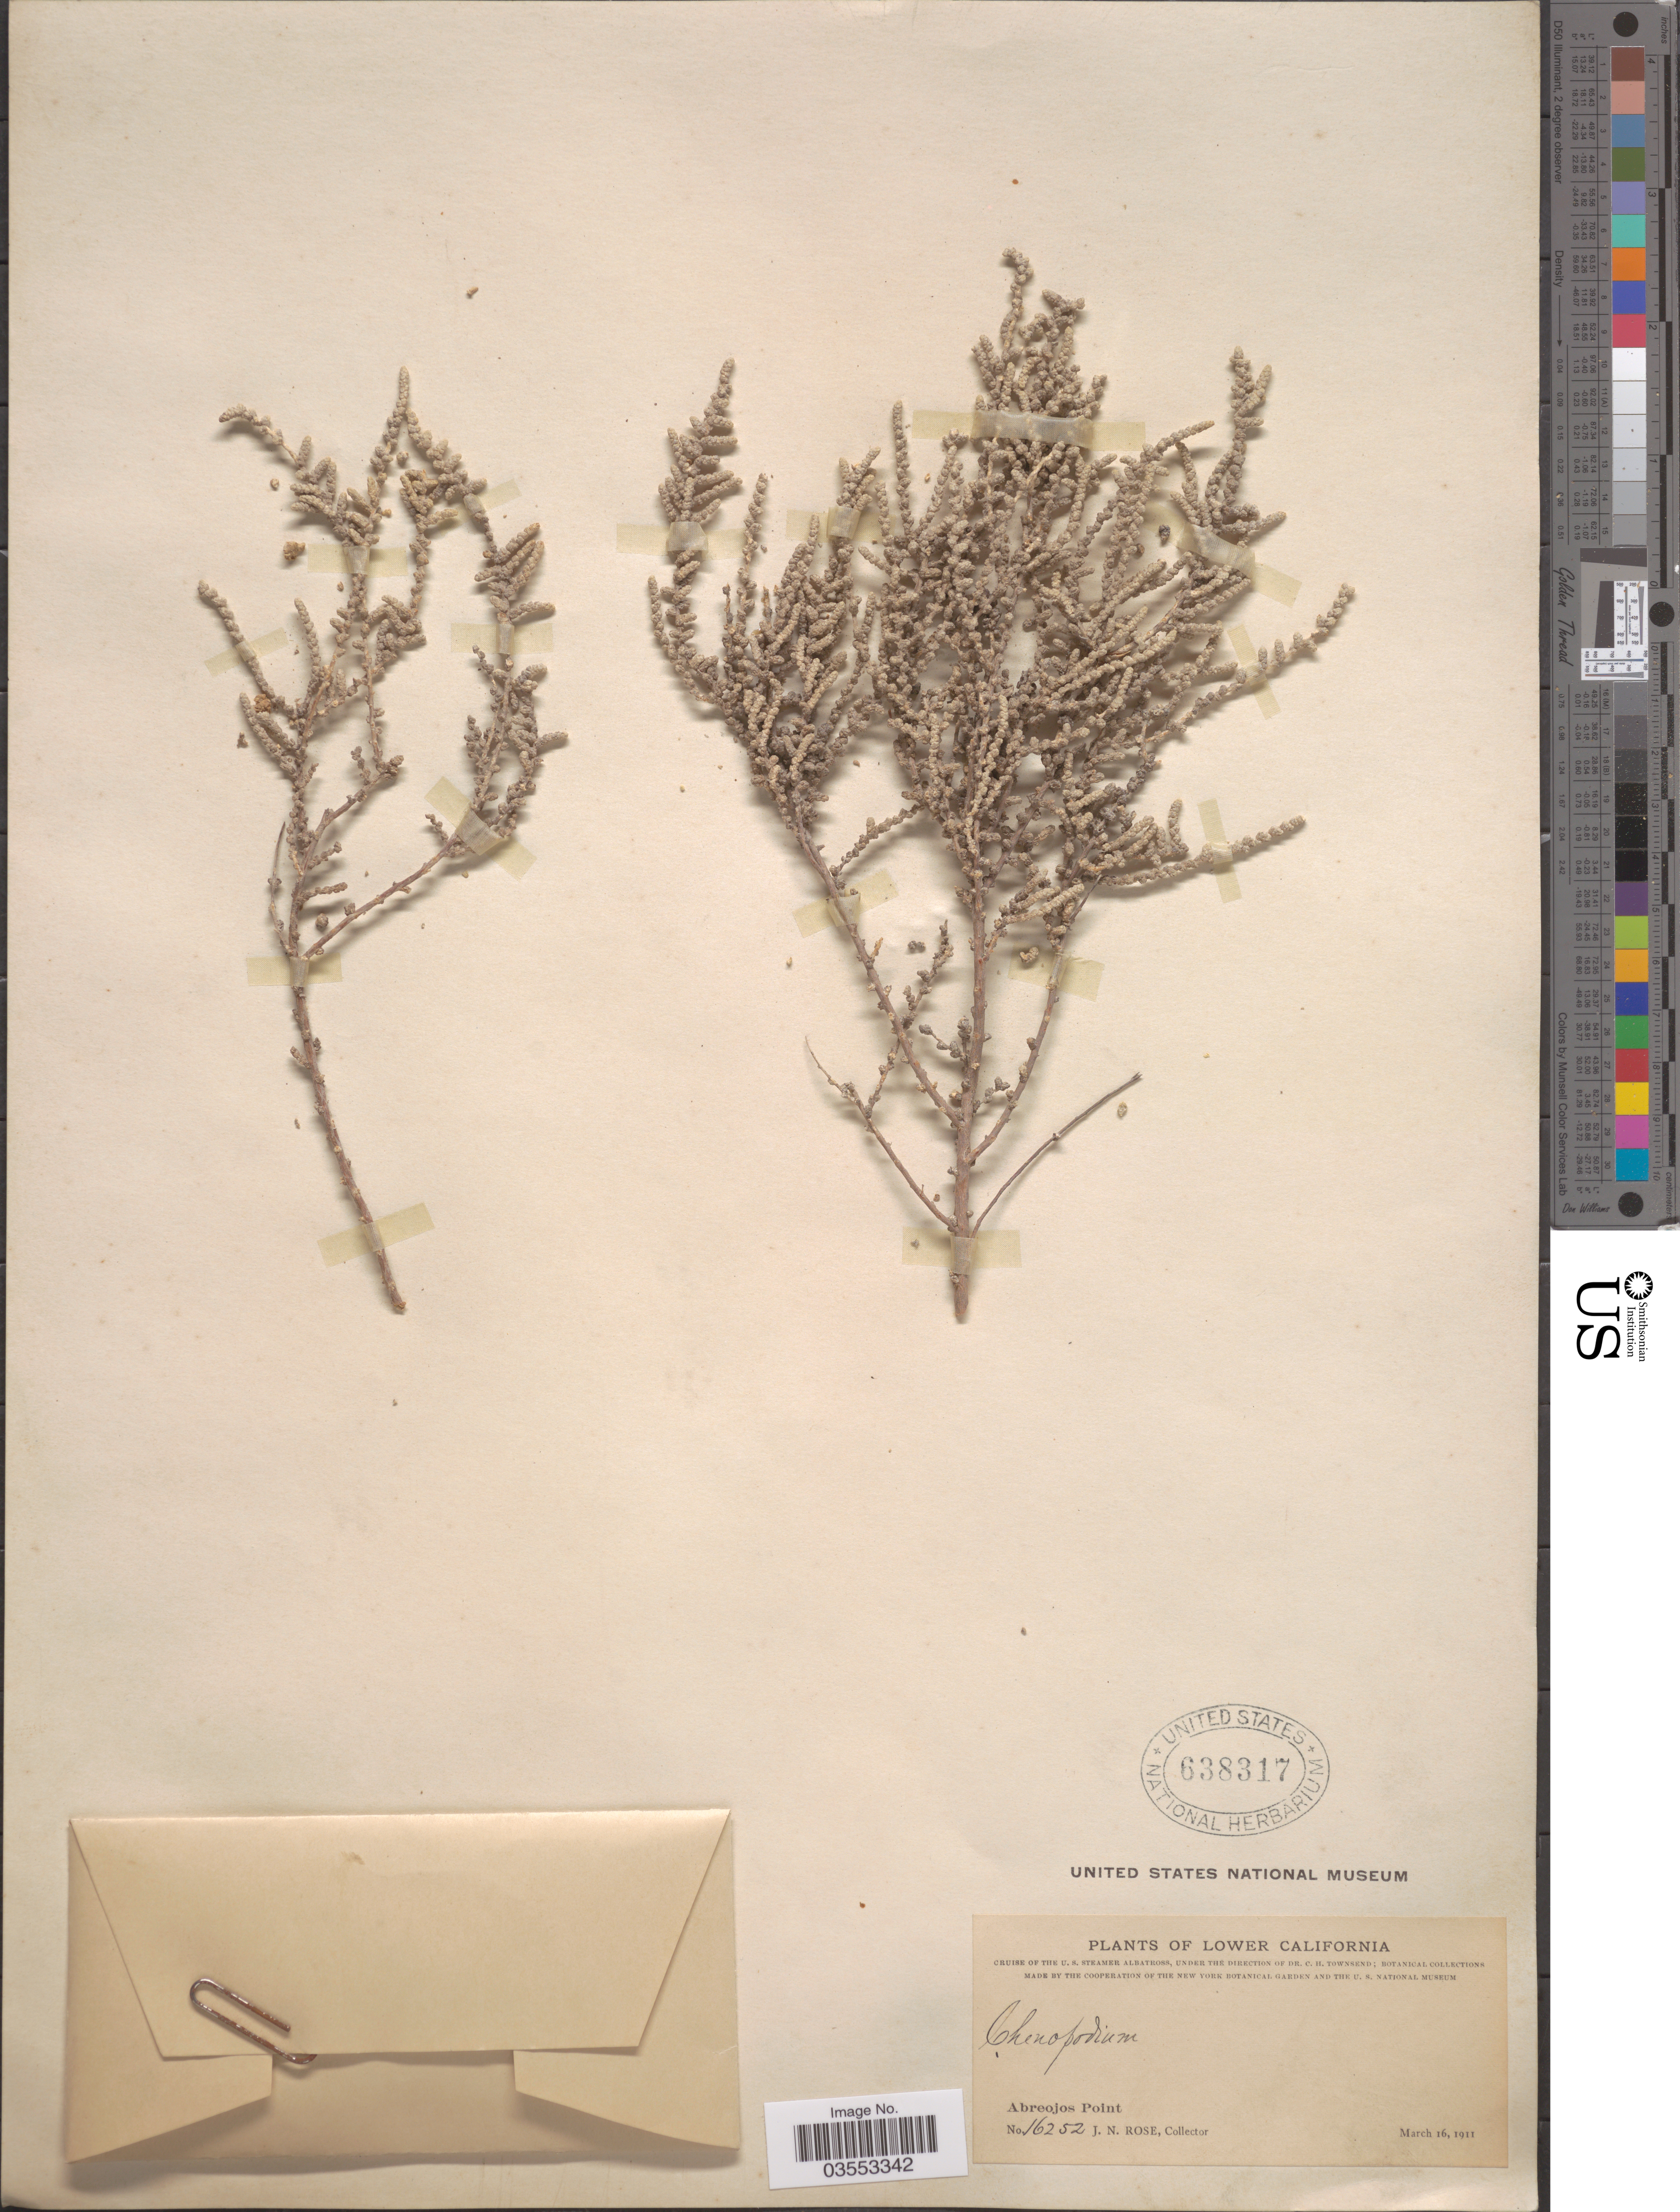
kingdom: Plantae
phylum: Tracheophyta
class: Magnoliopsida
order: Caryophyllales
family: Amaranthaceae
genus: Atriplex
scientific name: Atriplex julacea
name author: S. Watson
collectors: J. N. Rose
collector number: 16252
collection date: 1911-03-16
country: Mexico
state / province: Baja California Sur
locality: Lower California. Abreojos Point.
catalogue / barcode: US 638317